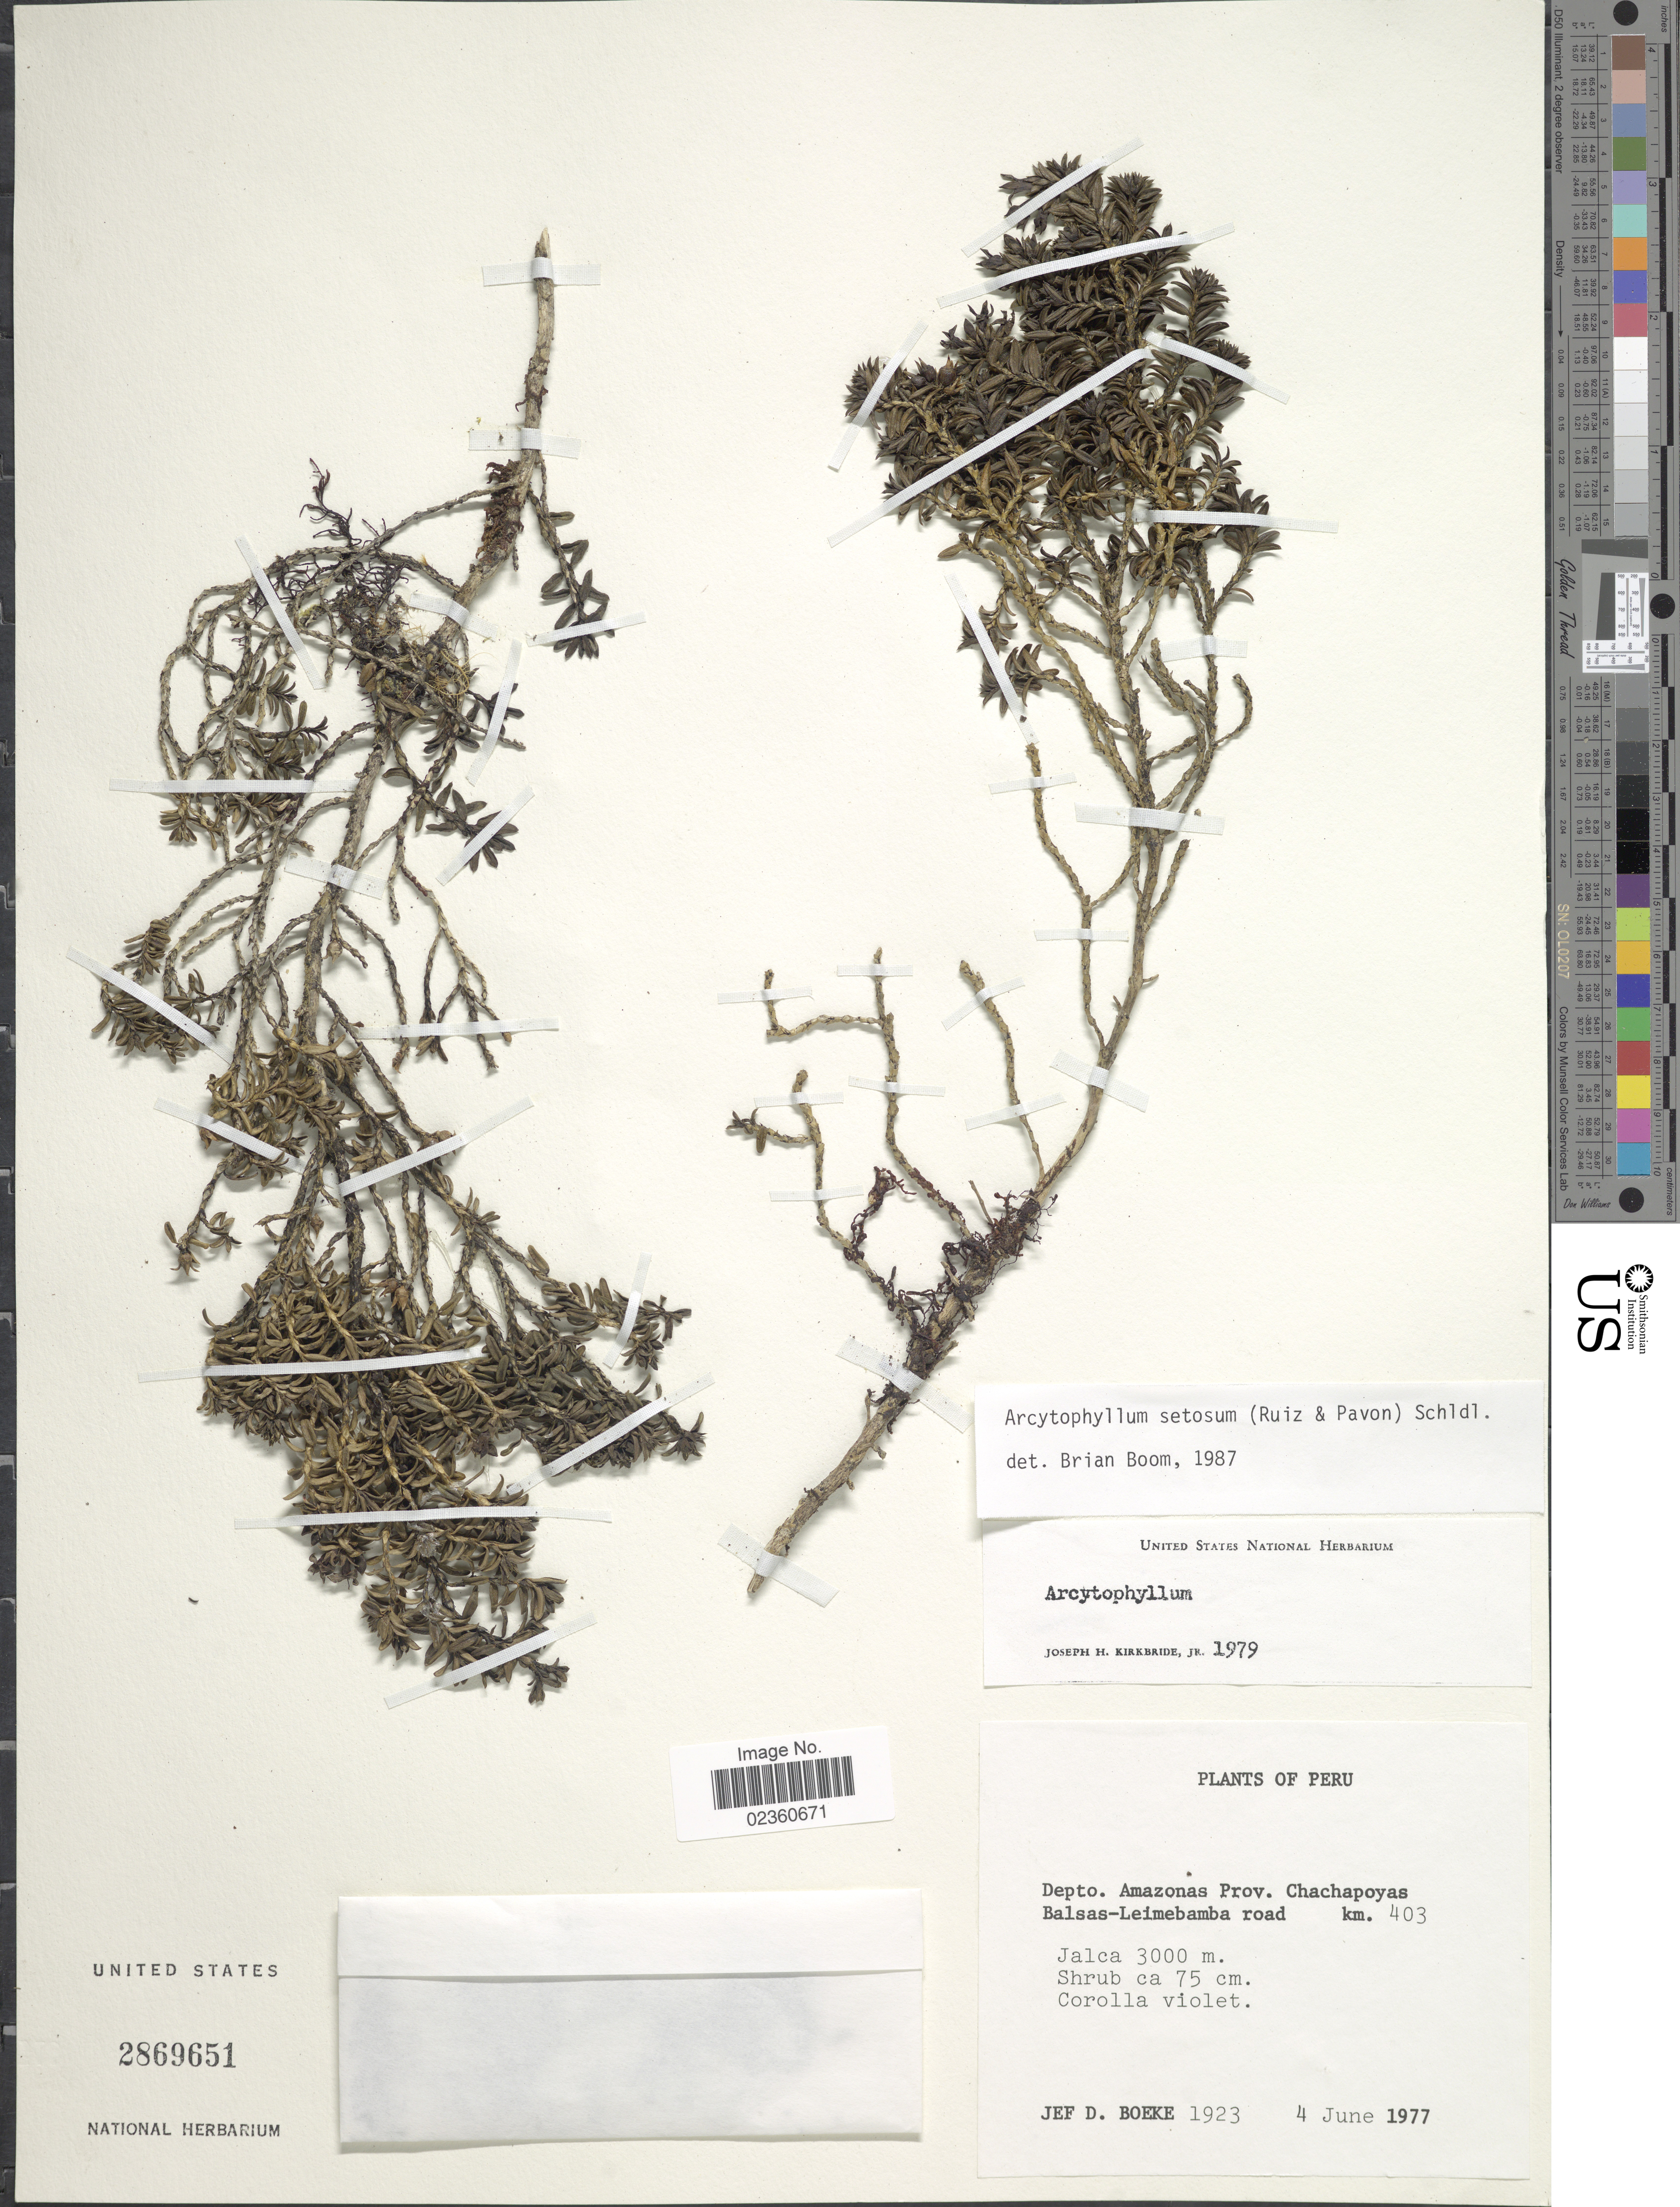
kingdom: Plantae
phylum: Tracheophyta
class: Magnoliopsida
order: Gentianales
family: Rubiaceae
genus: Arcytophyllum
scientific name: Arcytophyllum setosum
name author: (Ruiz & Pav.) Schltdl.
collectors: J. Boeke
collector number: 1923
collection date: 1977-06-04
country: Peru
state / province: Amazonas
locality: Depto. Amazonas Prov. Chachapoyas Balsas-Leimebamba road km 403, Jalca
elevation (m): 3000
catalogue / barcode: US 2869651